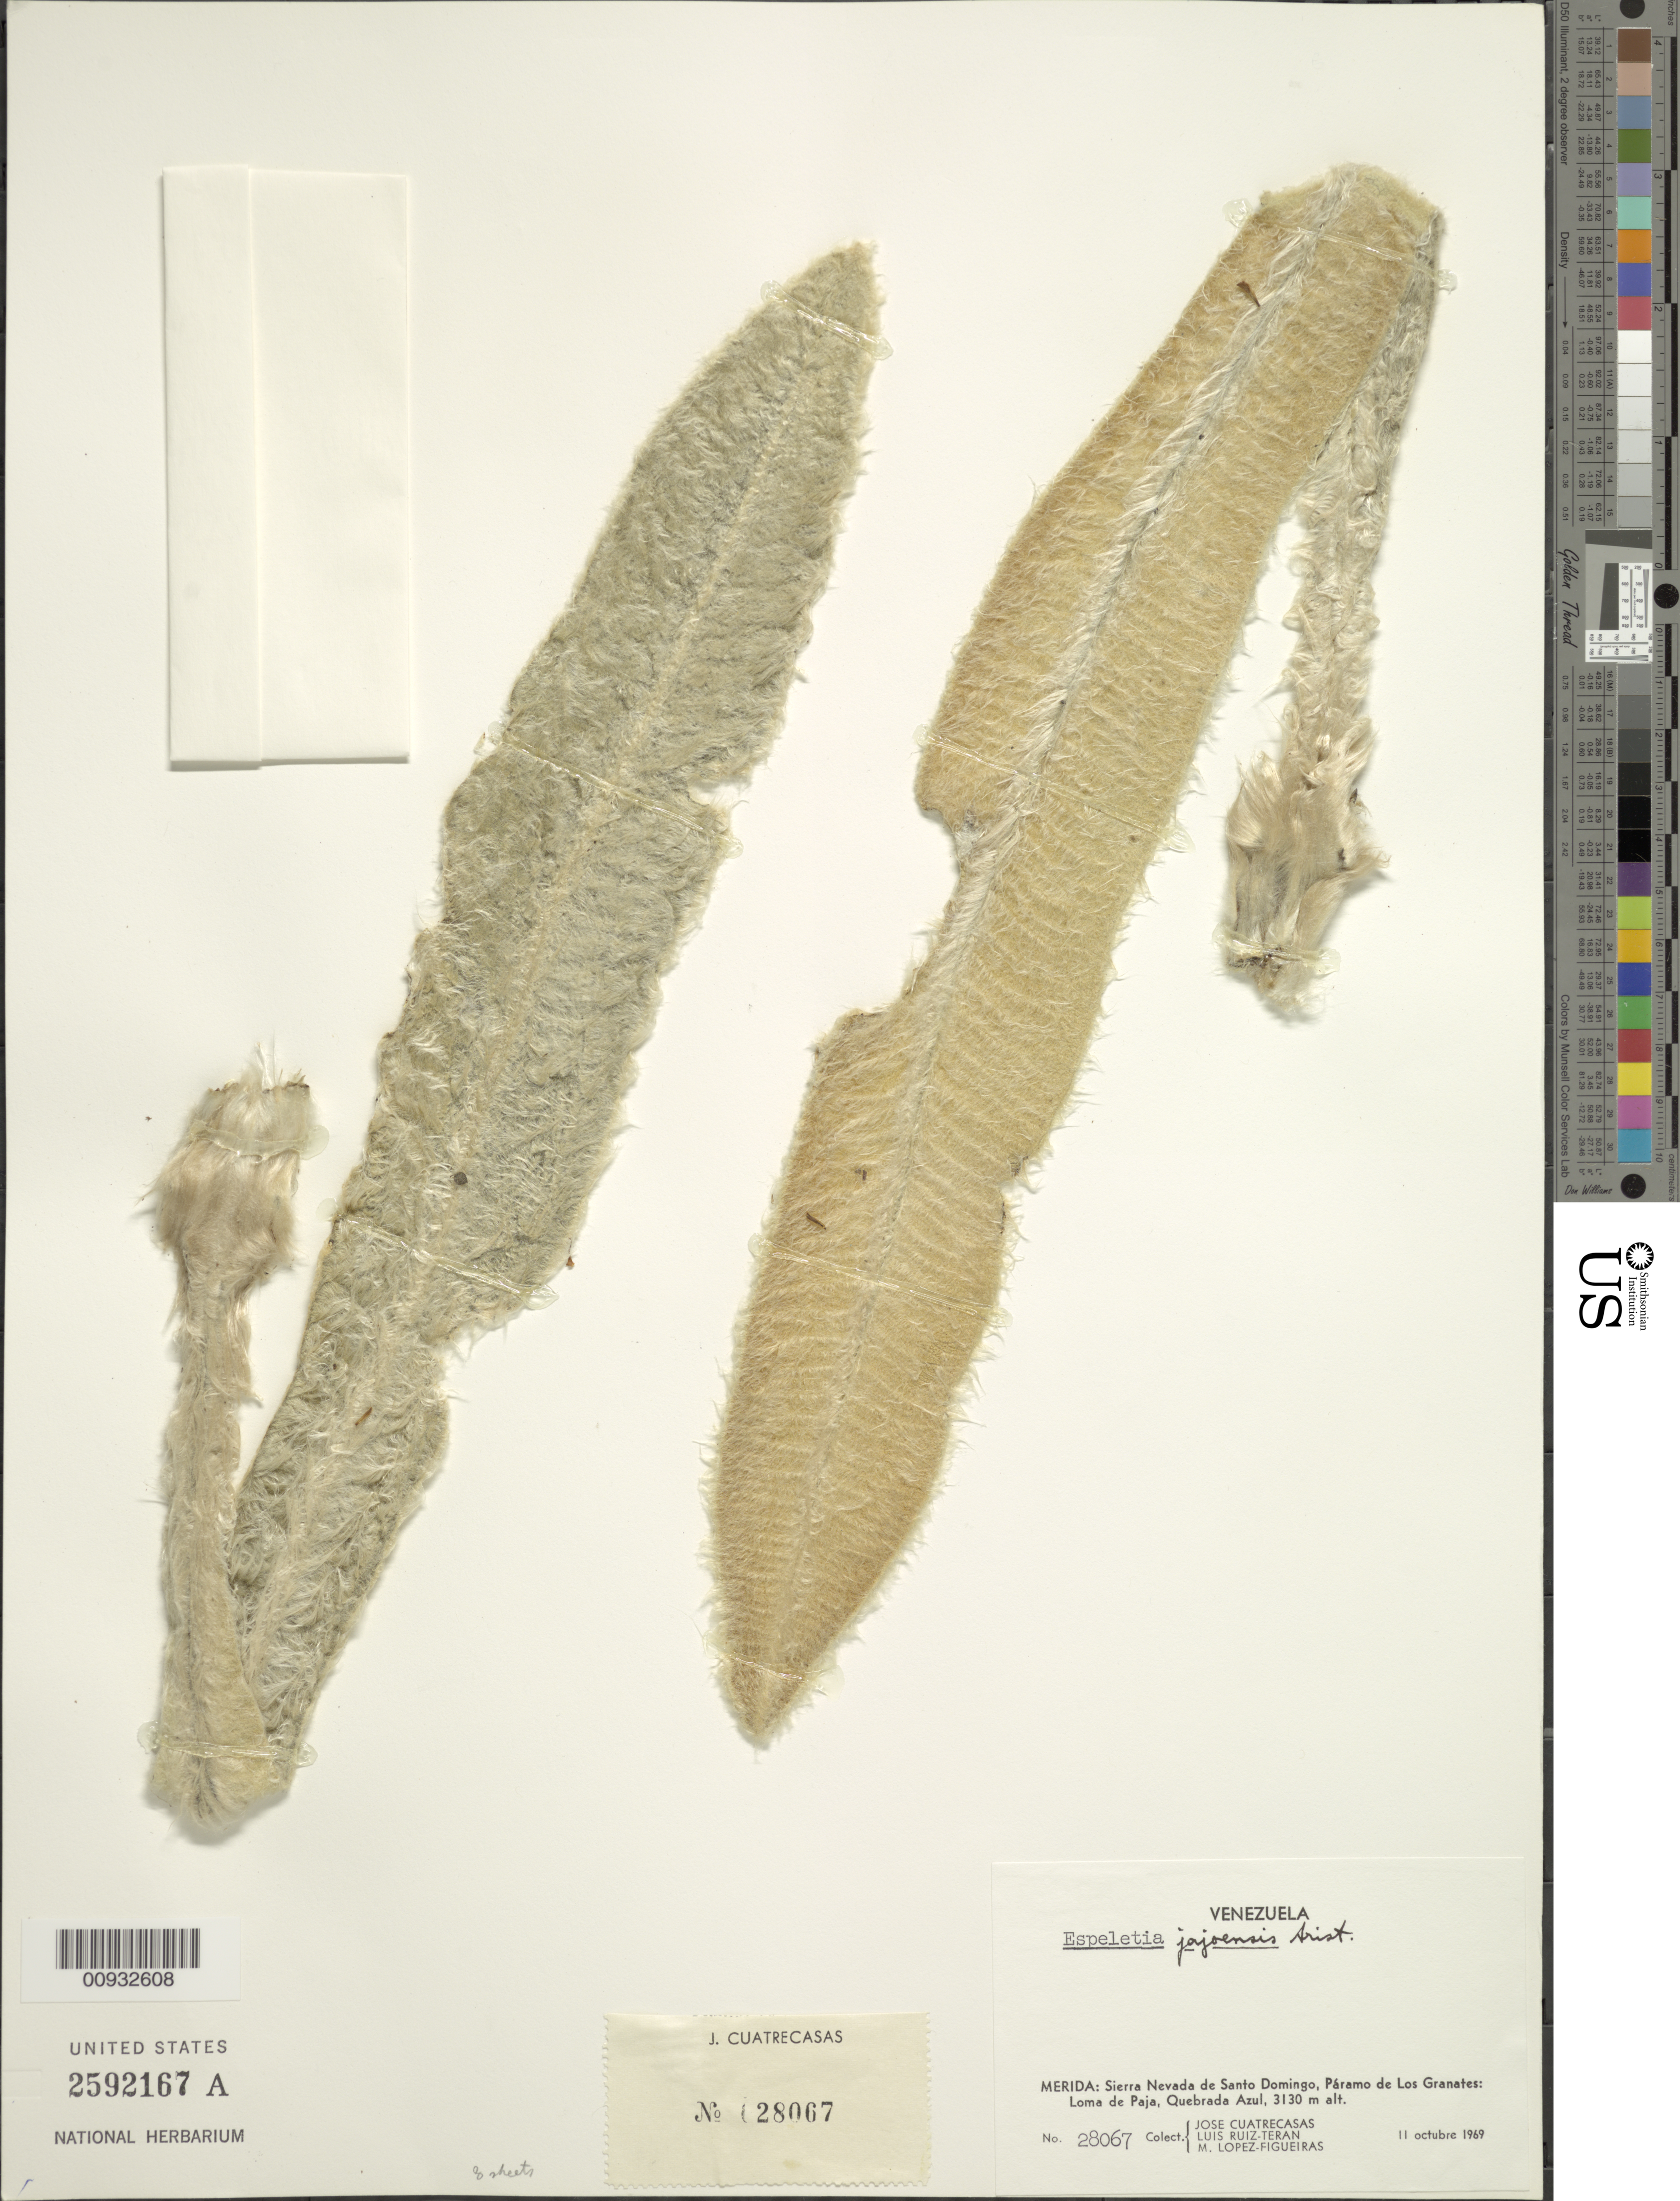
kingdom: Plantae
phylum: Tracheophyta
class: Magnoliopsida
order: Asterales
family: Asteraceae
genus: Espeletia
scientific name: Espeletia jajoensis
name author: Aristeg.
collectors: J. Cuatrecasas, L. E. Ruíz-Terán & M. López Figueiras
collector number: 28067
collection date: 1969-10-11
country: Venezuela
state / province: Mérida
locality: Sierra Nevada de Santo Domingo, Paramo de Los Granates: Loma de Paja, Quebrada Azul.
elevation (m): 3130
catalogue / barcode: US 2592167A